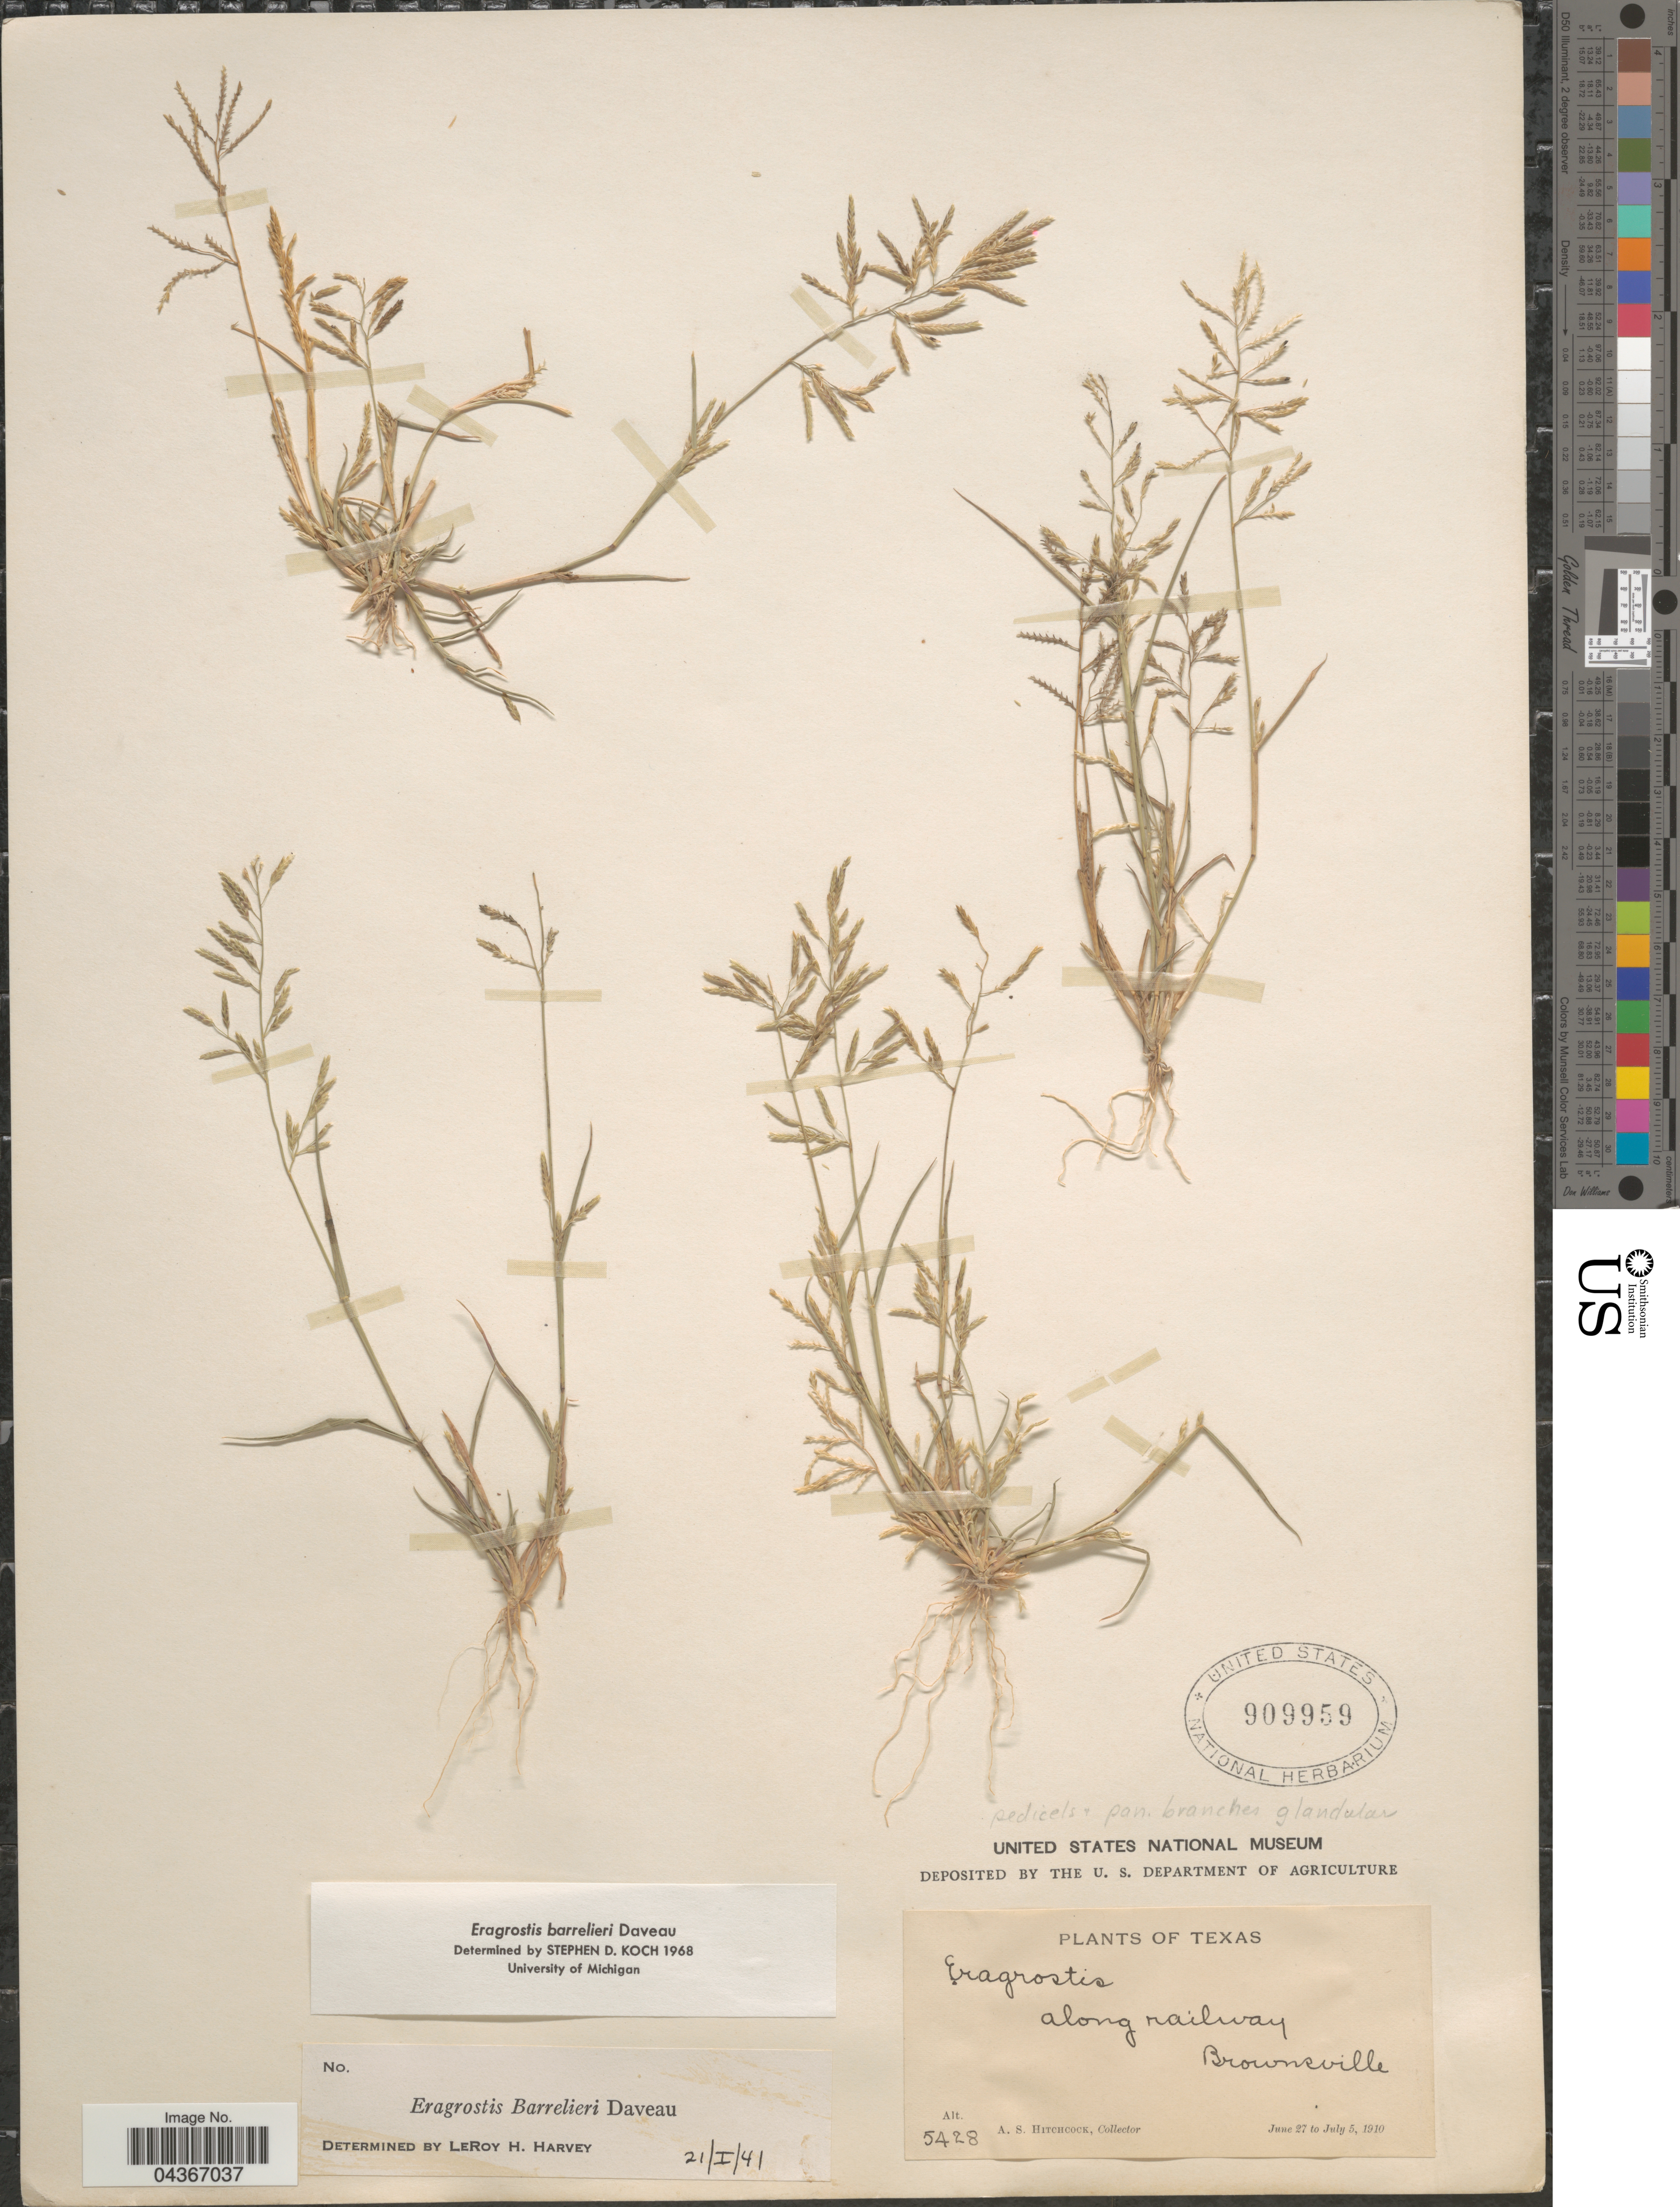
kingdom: Plantae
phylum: Tracheophyta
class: Liliopsida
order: Poales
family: Poaceae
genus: Eragrostis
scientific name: Eragrostis barrelieri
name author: Daveau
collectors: A. S. Hitchcock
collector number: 5428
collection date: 1910-06-27/1910-07-05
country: United States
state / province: Texas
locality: Along railway Brownsville.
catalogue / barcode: US 909959